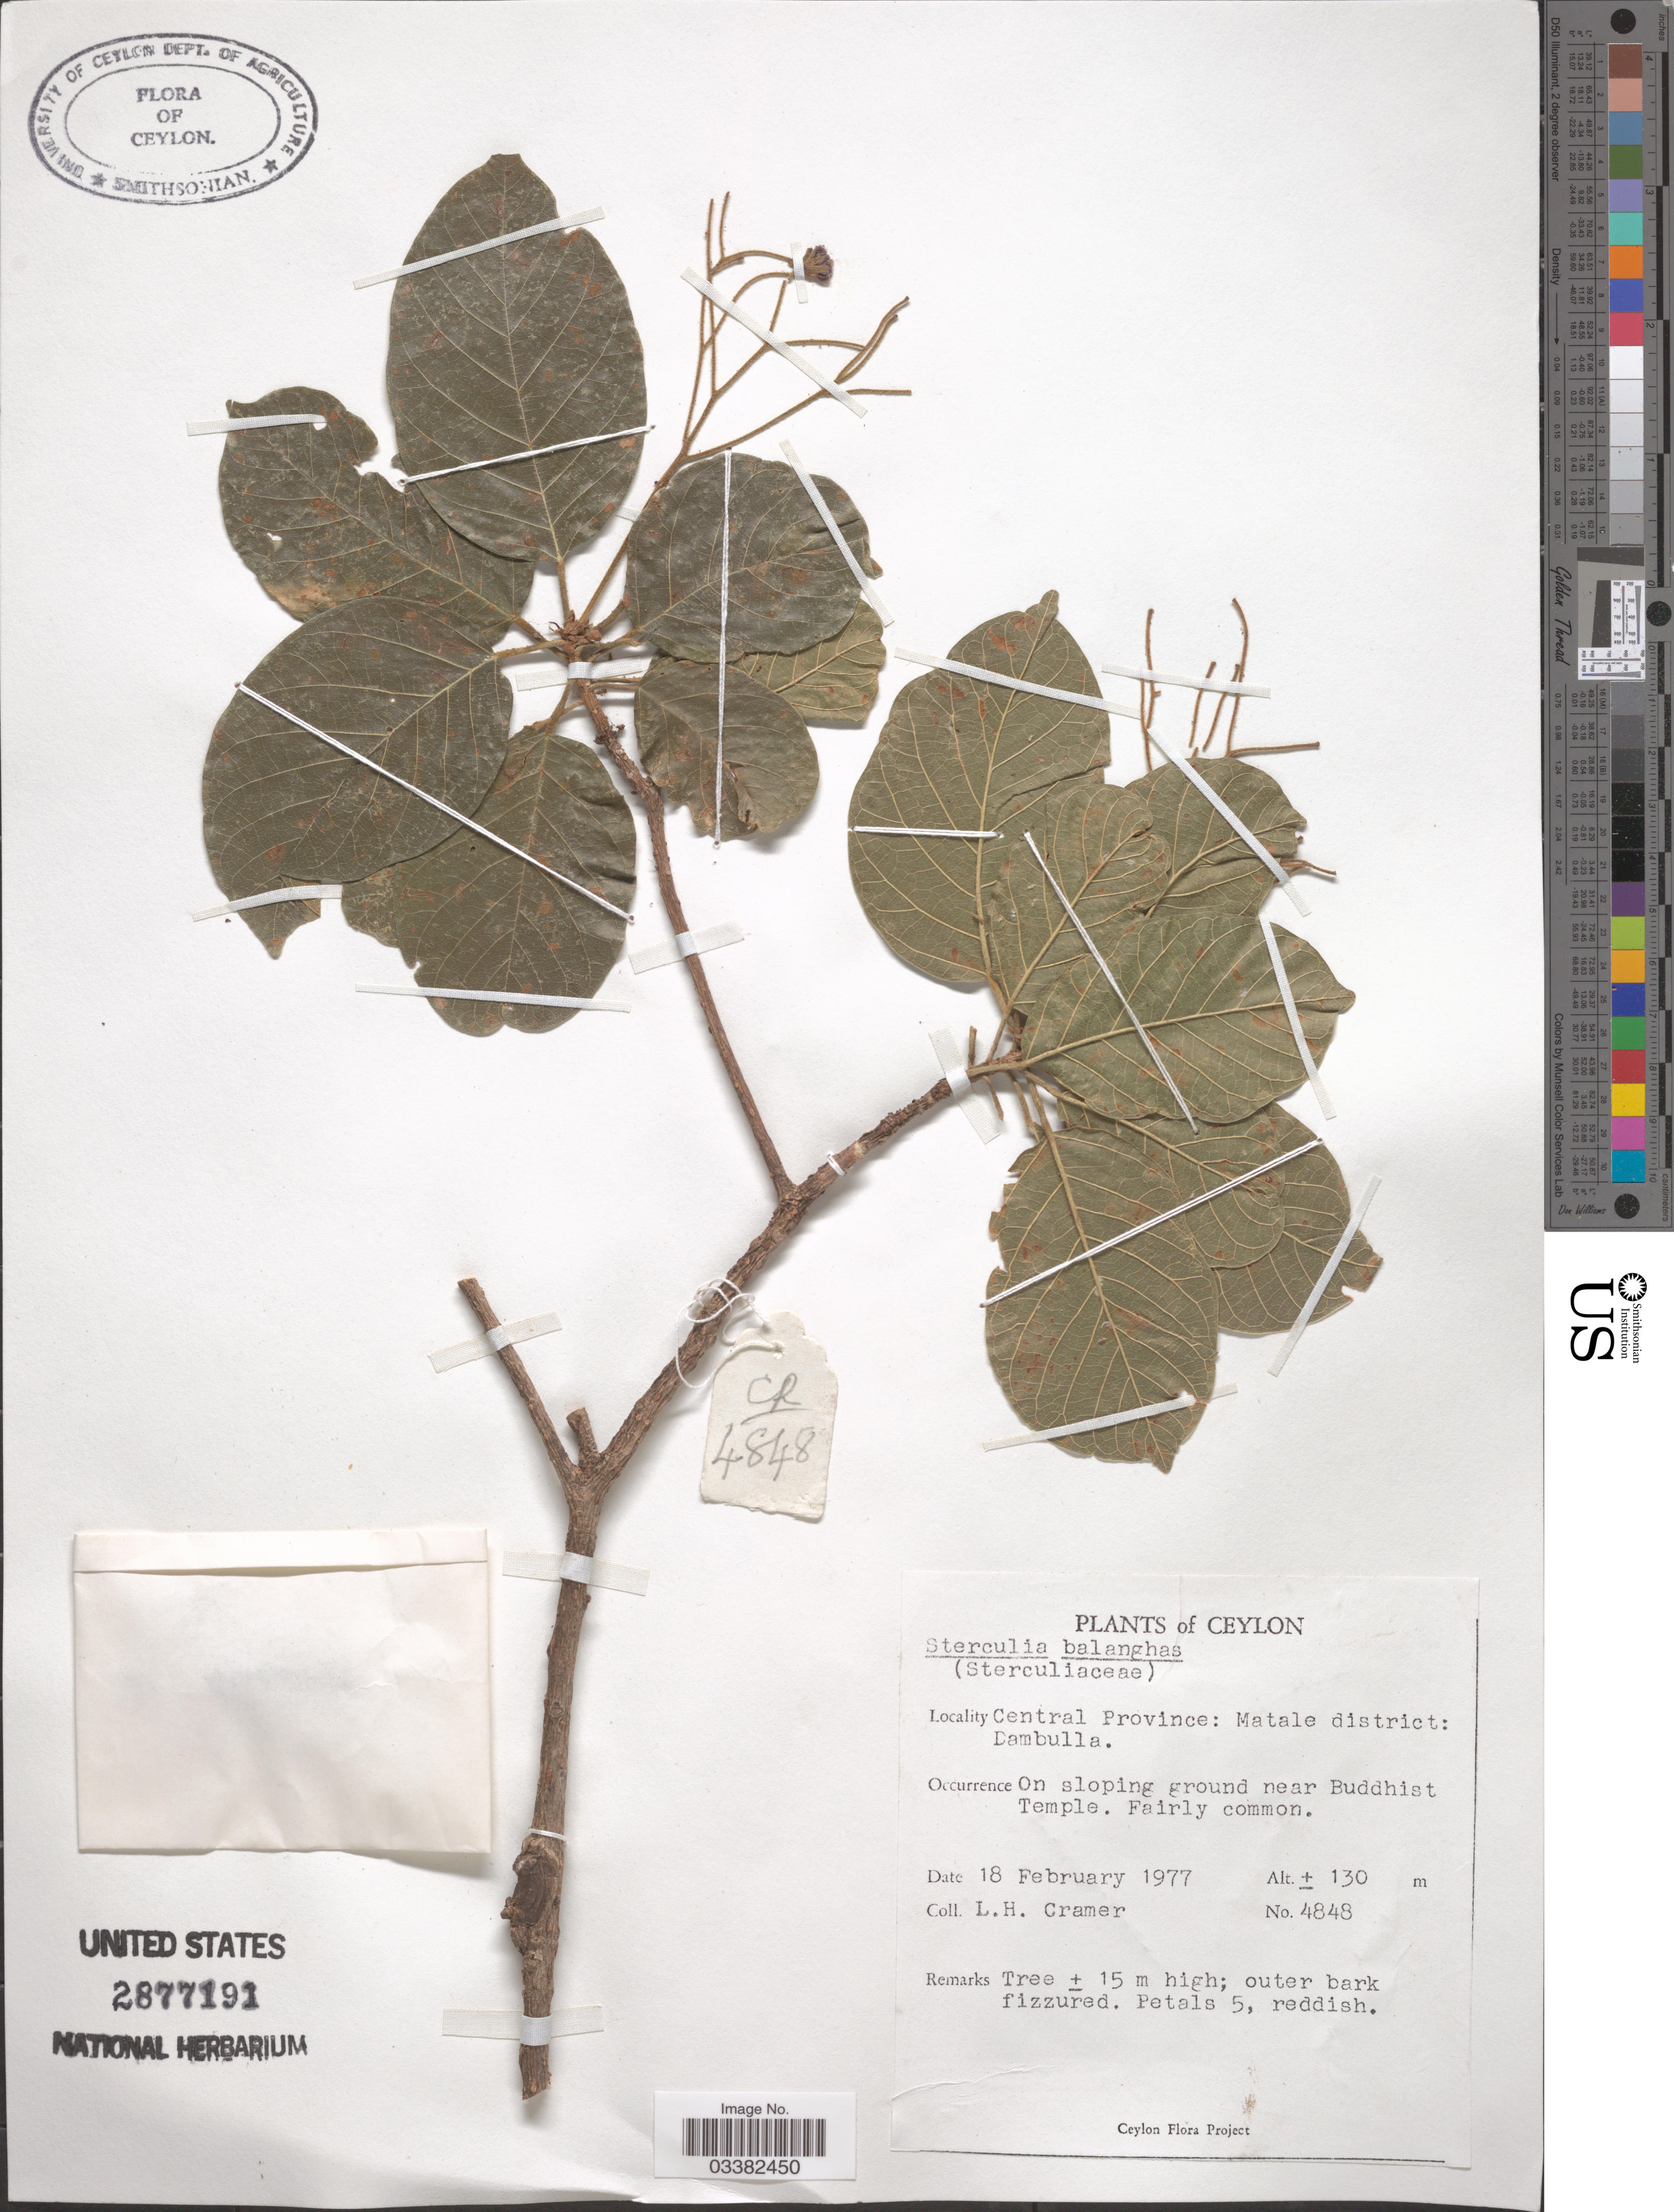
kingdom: Plantae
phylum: Tracheophyta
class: Magnoliopsida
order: Malvales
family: Malvaceae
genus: Sterculia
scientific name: Sterculia balanghas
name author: L.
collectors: L. H. Cramer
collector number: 4848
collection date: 1977-02-18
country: Sri Lanka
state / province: Central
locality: Ceylon. Central Province: Matale district: Dambulla. On sloping ground near Buddhist Temple.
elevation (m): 130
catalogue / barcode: US 2877191